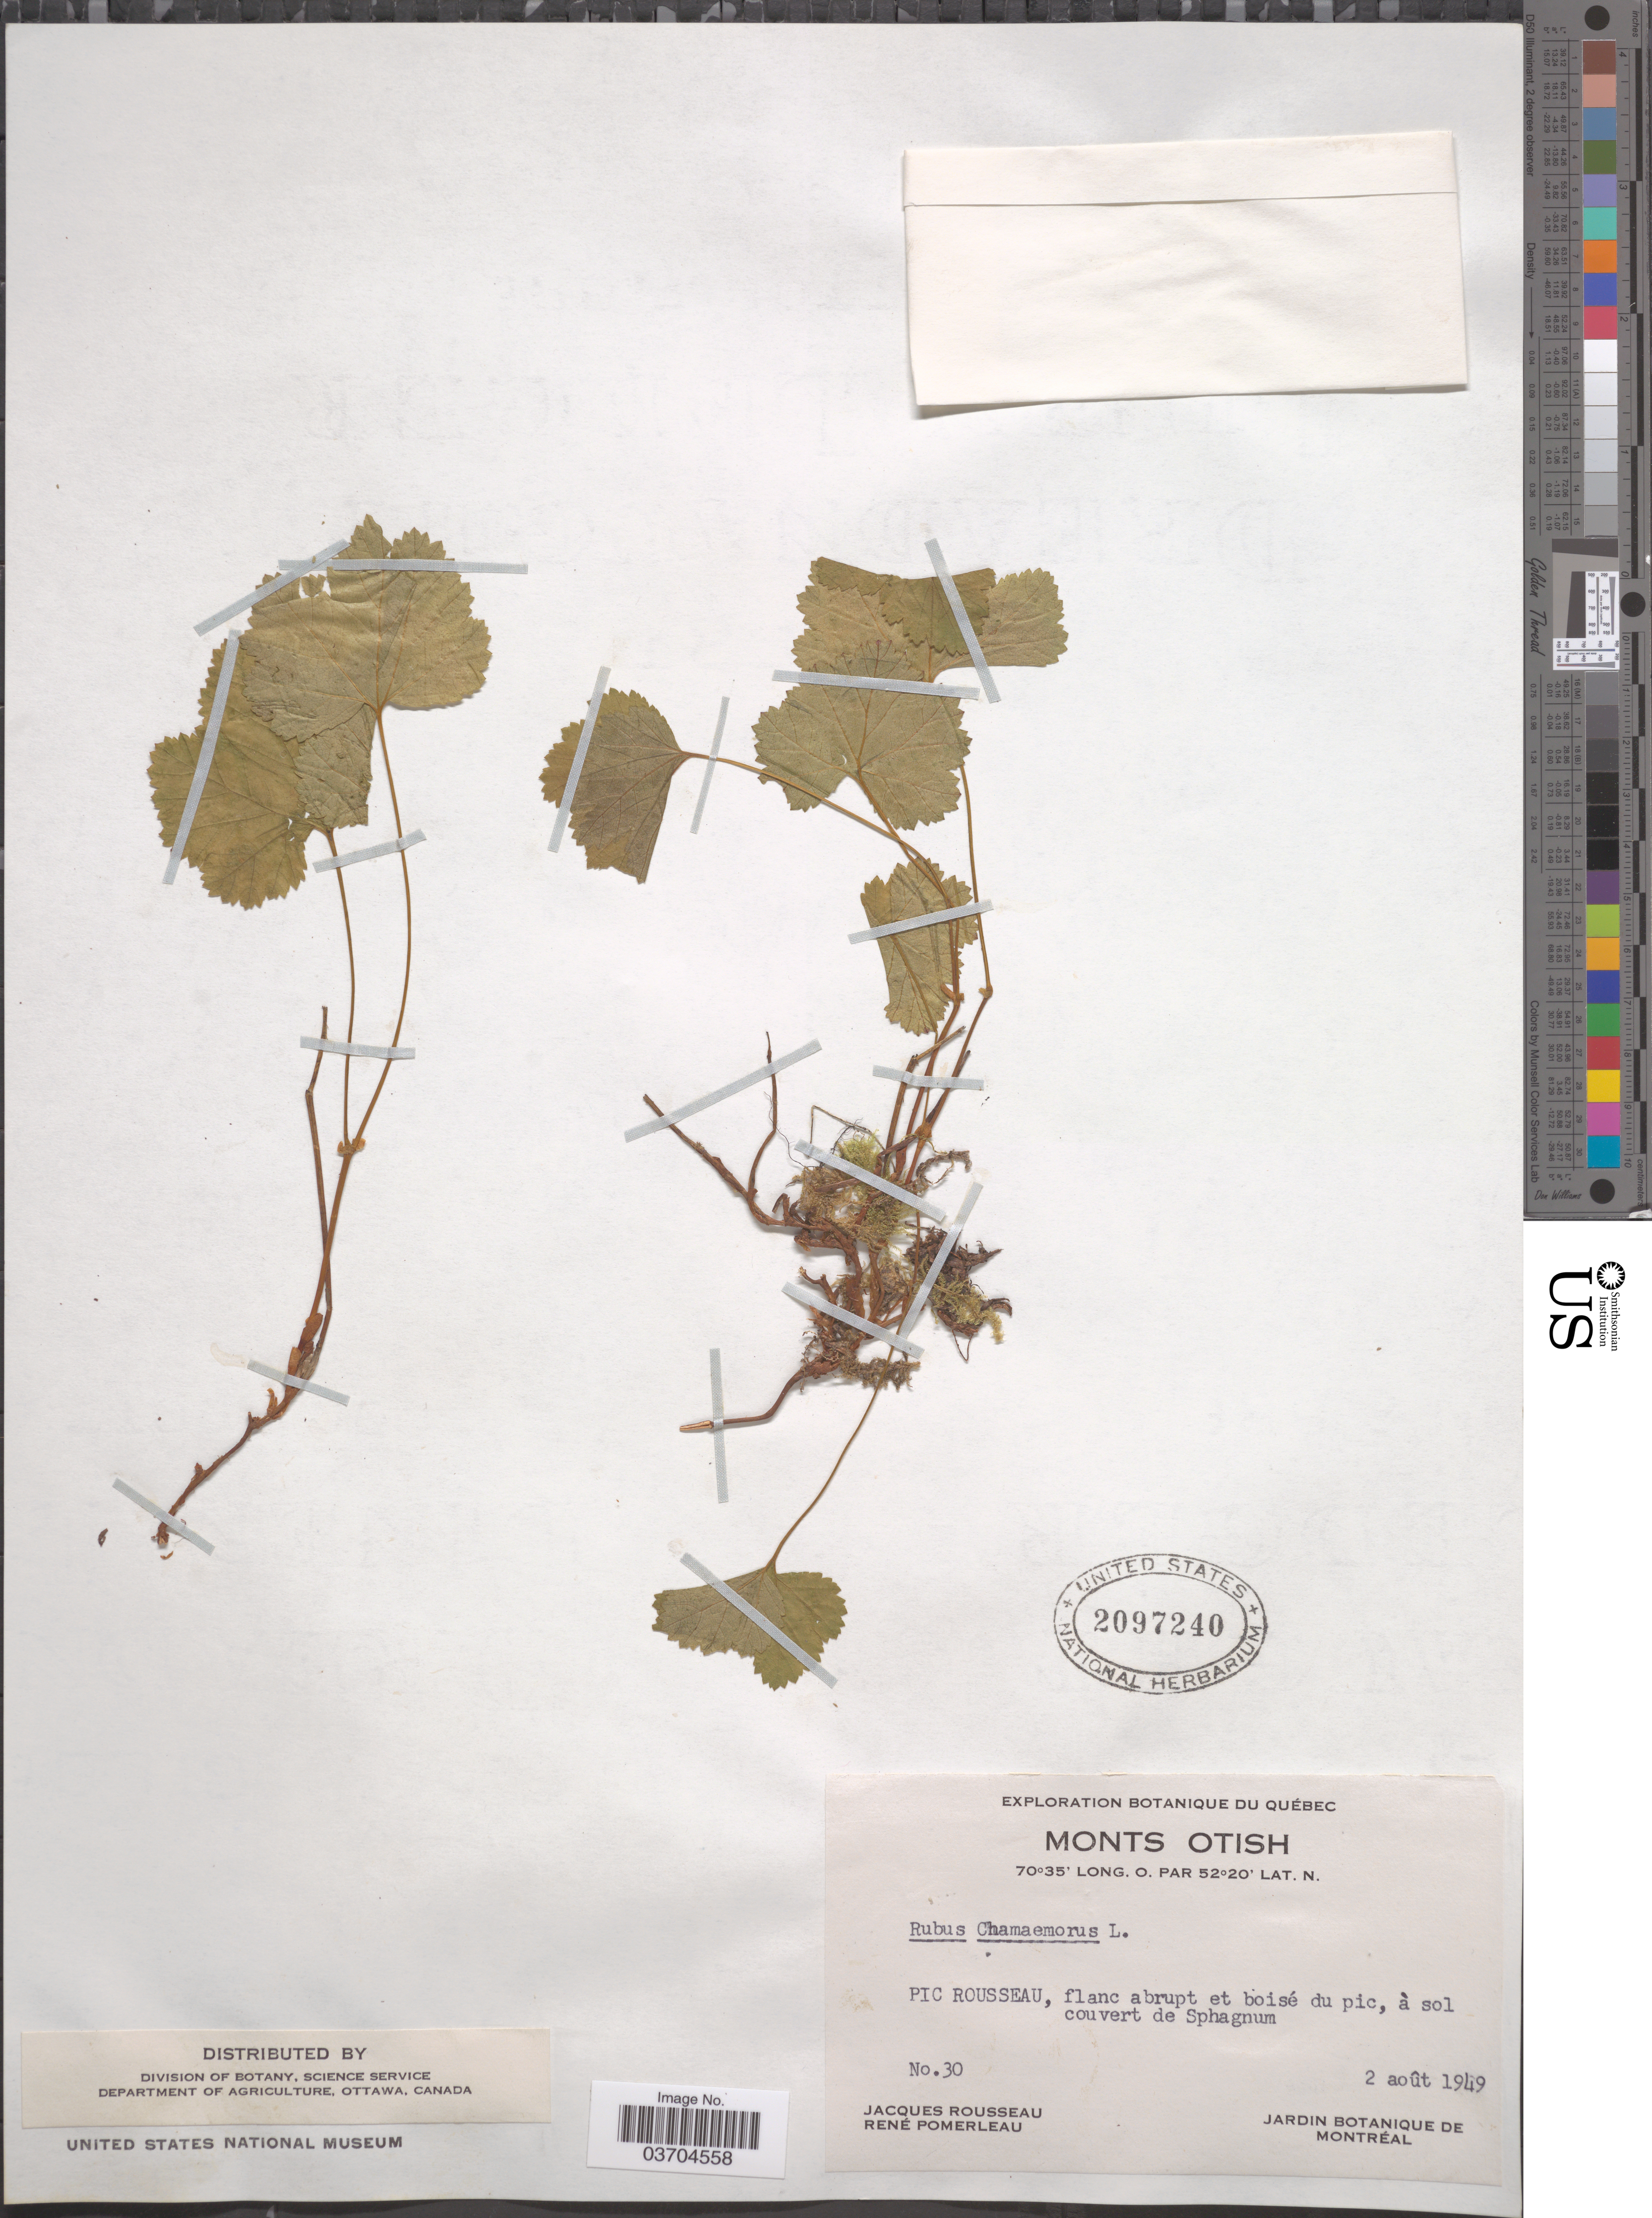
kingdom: Plantae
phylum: Tracheophyta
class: Magnoliopsida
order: Rosales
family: Rosaceae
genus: Rubus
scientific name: Rubus chamaemorus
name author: L.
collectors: J. Rousseau & R. Pomerleau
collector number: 30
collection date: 1949-08-02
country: Canada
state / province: Quebec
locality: Monts Otish. Pic Rousseau, flanc abrupt et boisé du pic.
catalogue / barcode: US 2097240